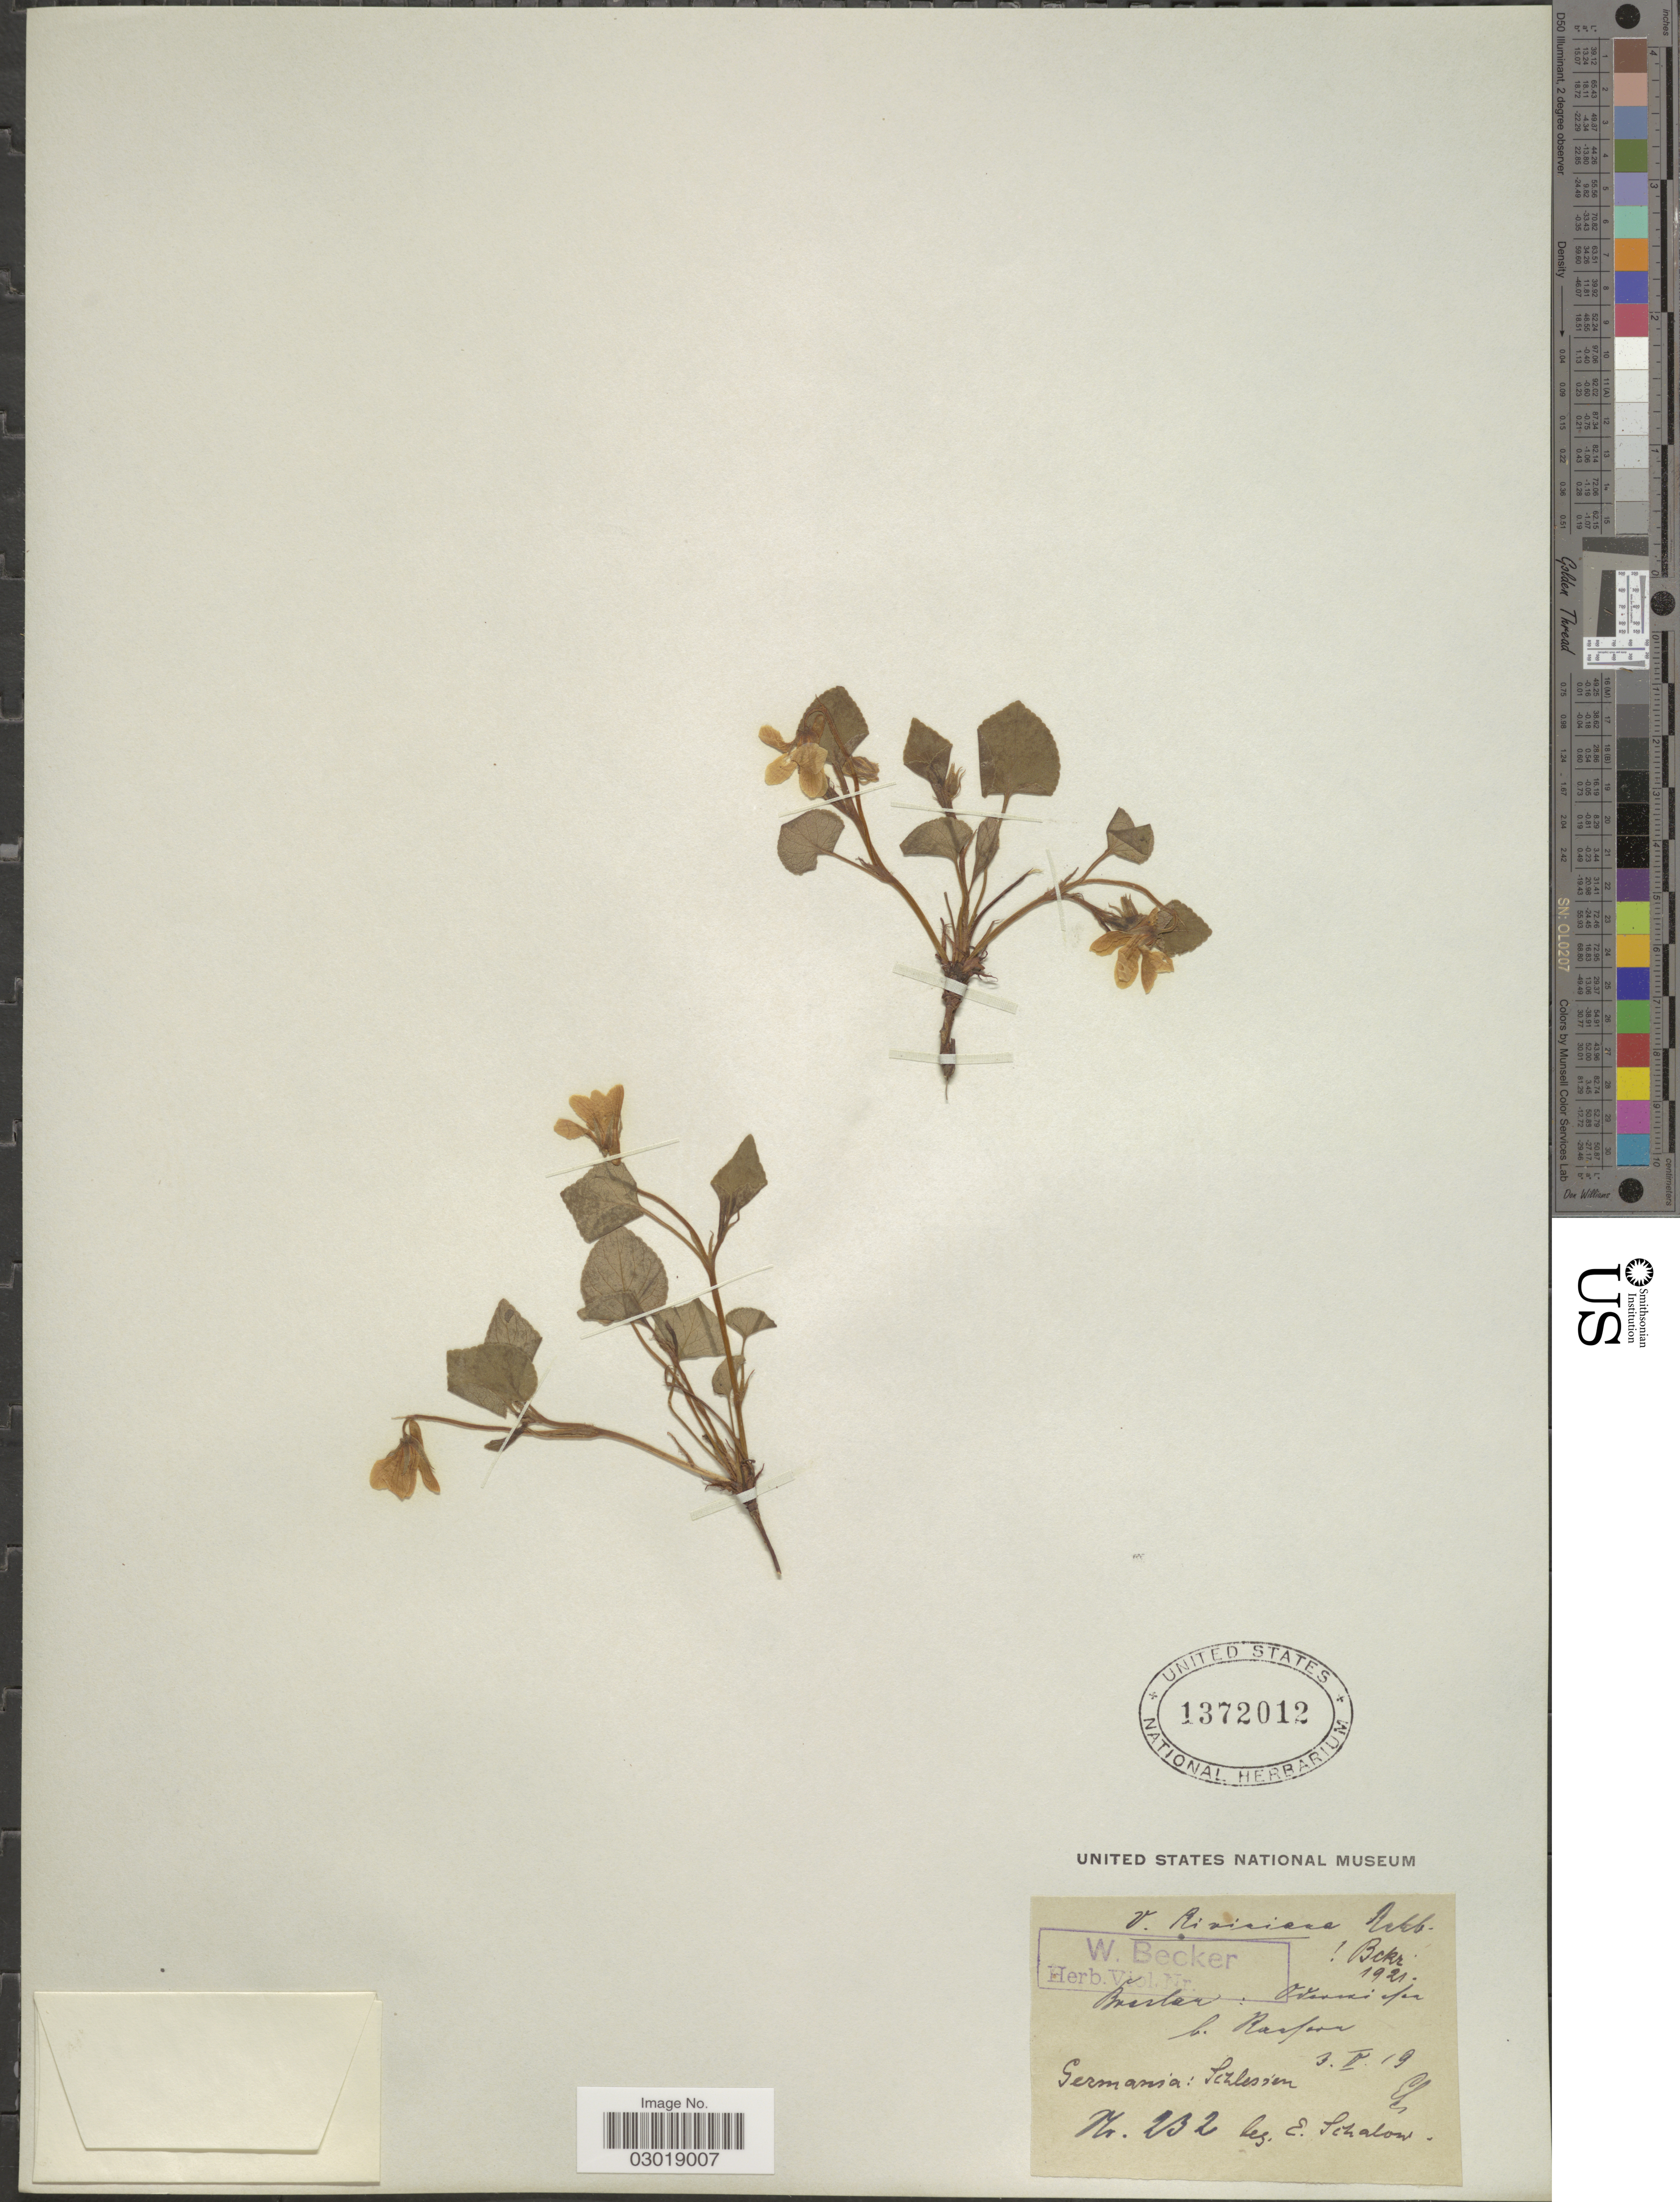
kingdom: Plantae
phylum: Tracheophyta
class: Magnoliopsida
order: Malpighiales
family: Violaceae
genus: Viola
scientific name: Viola riviniana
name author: Rchb.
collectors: E. Schalow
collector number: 232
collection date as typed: Transcribed d/m/y: 3/5/19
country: Poland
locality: Breslau: Odenai ufer b. Rarfur [interpreted]. Schlesien.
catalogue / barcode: US 1372012